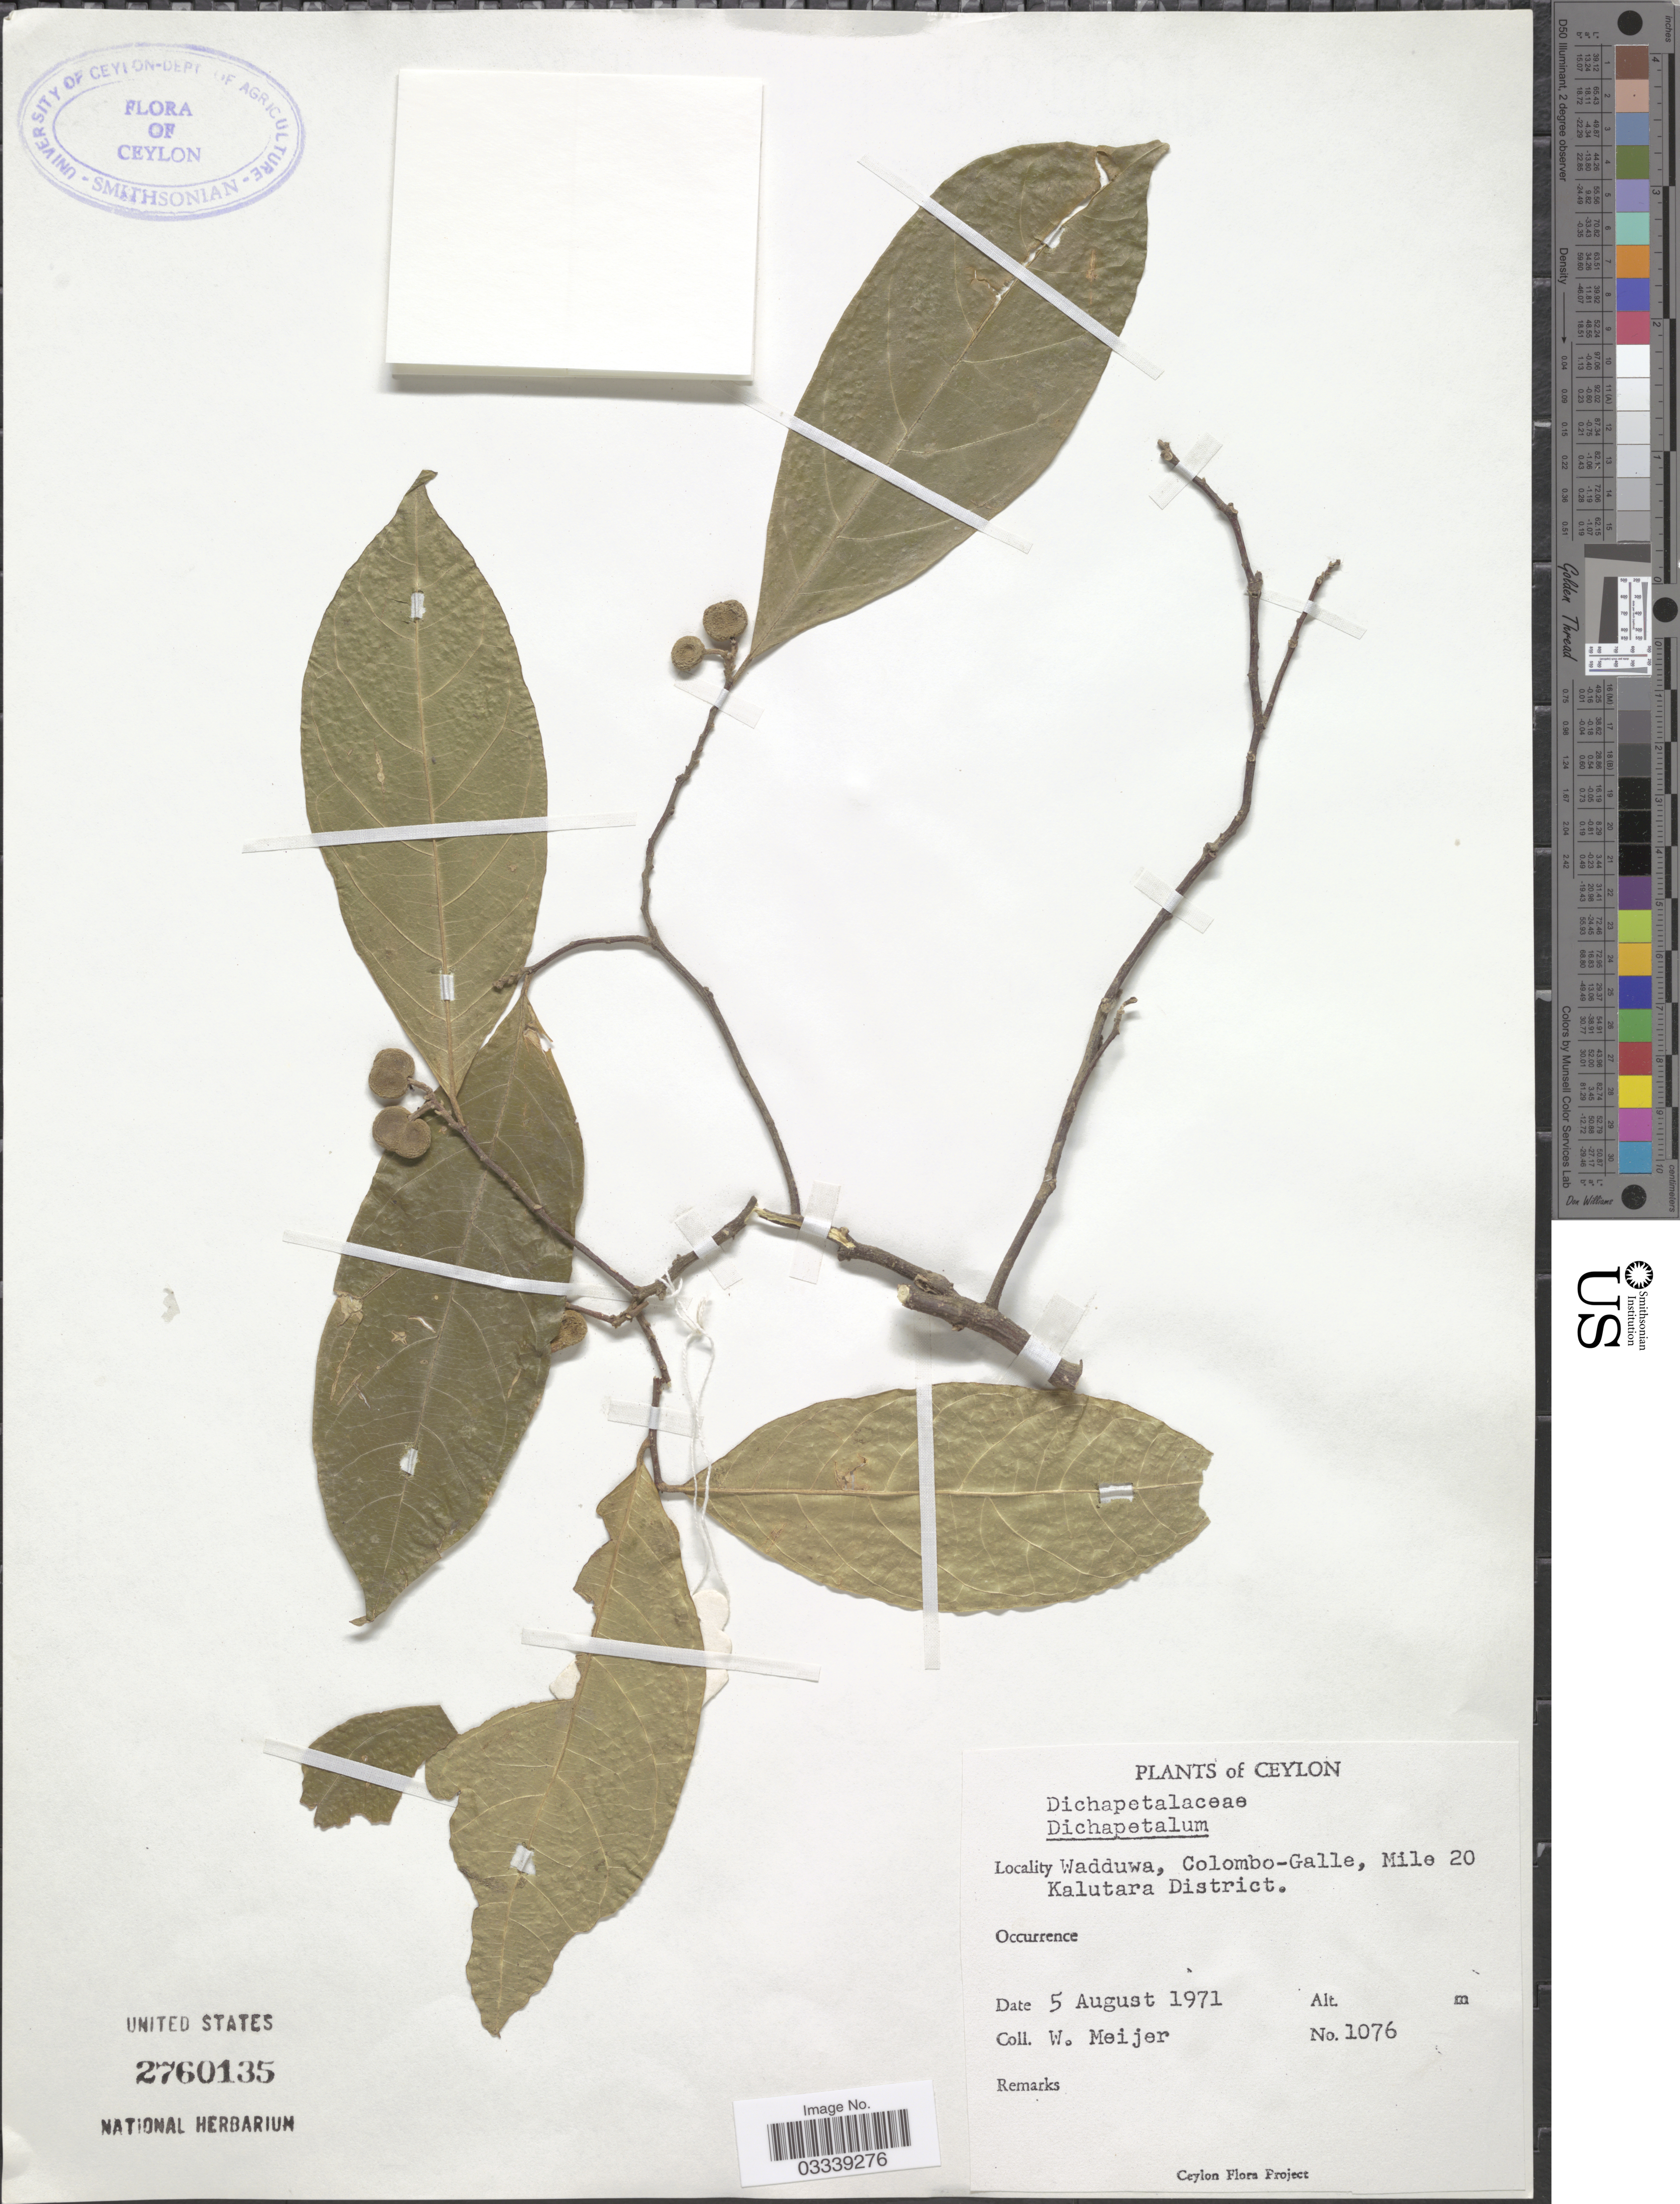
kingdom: Plantae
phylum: Tracheophyta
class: Magnoliopsida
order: Malpighiales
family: Dichapetalaceae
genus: Dichapetalum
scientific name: Dichapetalum gelonioides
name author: (Roxb.) Engl.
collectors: W. Meijer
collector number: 1076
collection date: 1971-08-05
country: Sri Lanka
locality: Ceylon, Wadduwa, Colombo-Galle, Mile 20 Kalutara District.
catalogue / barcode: US 2760135